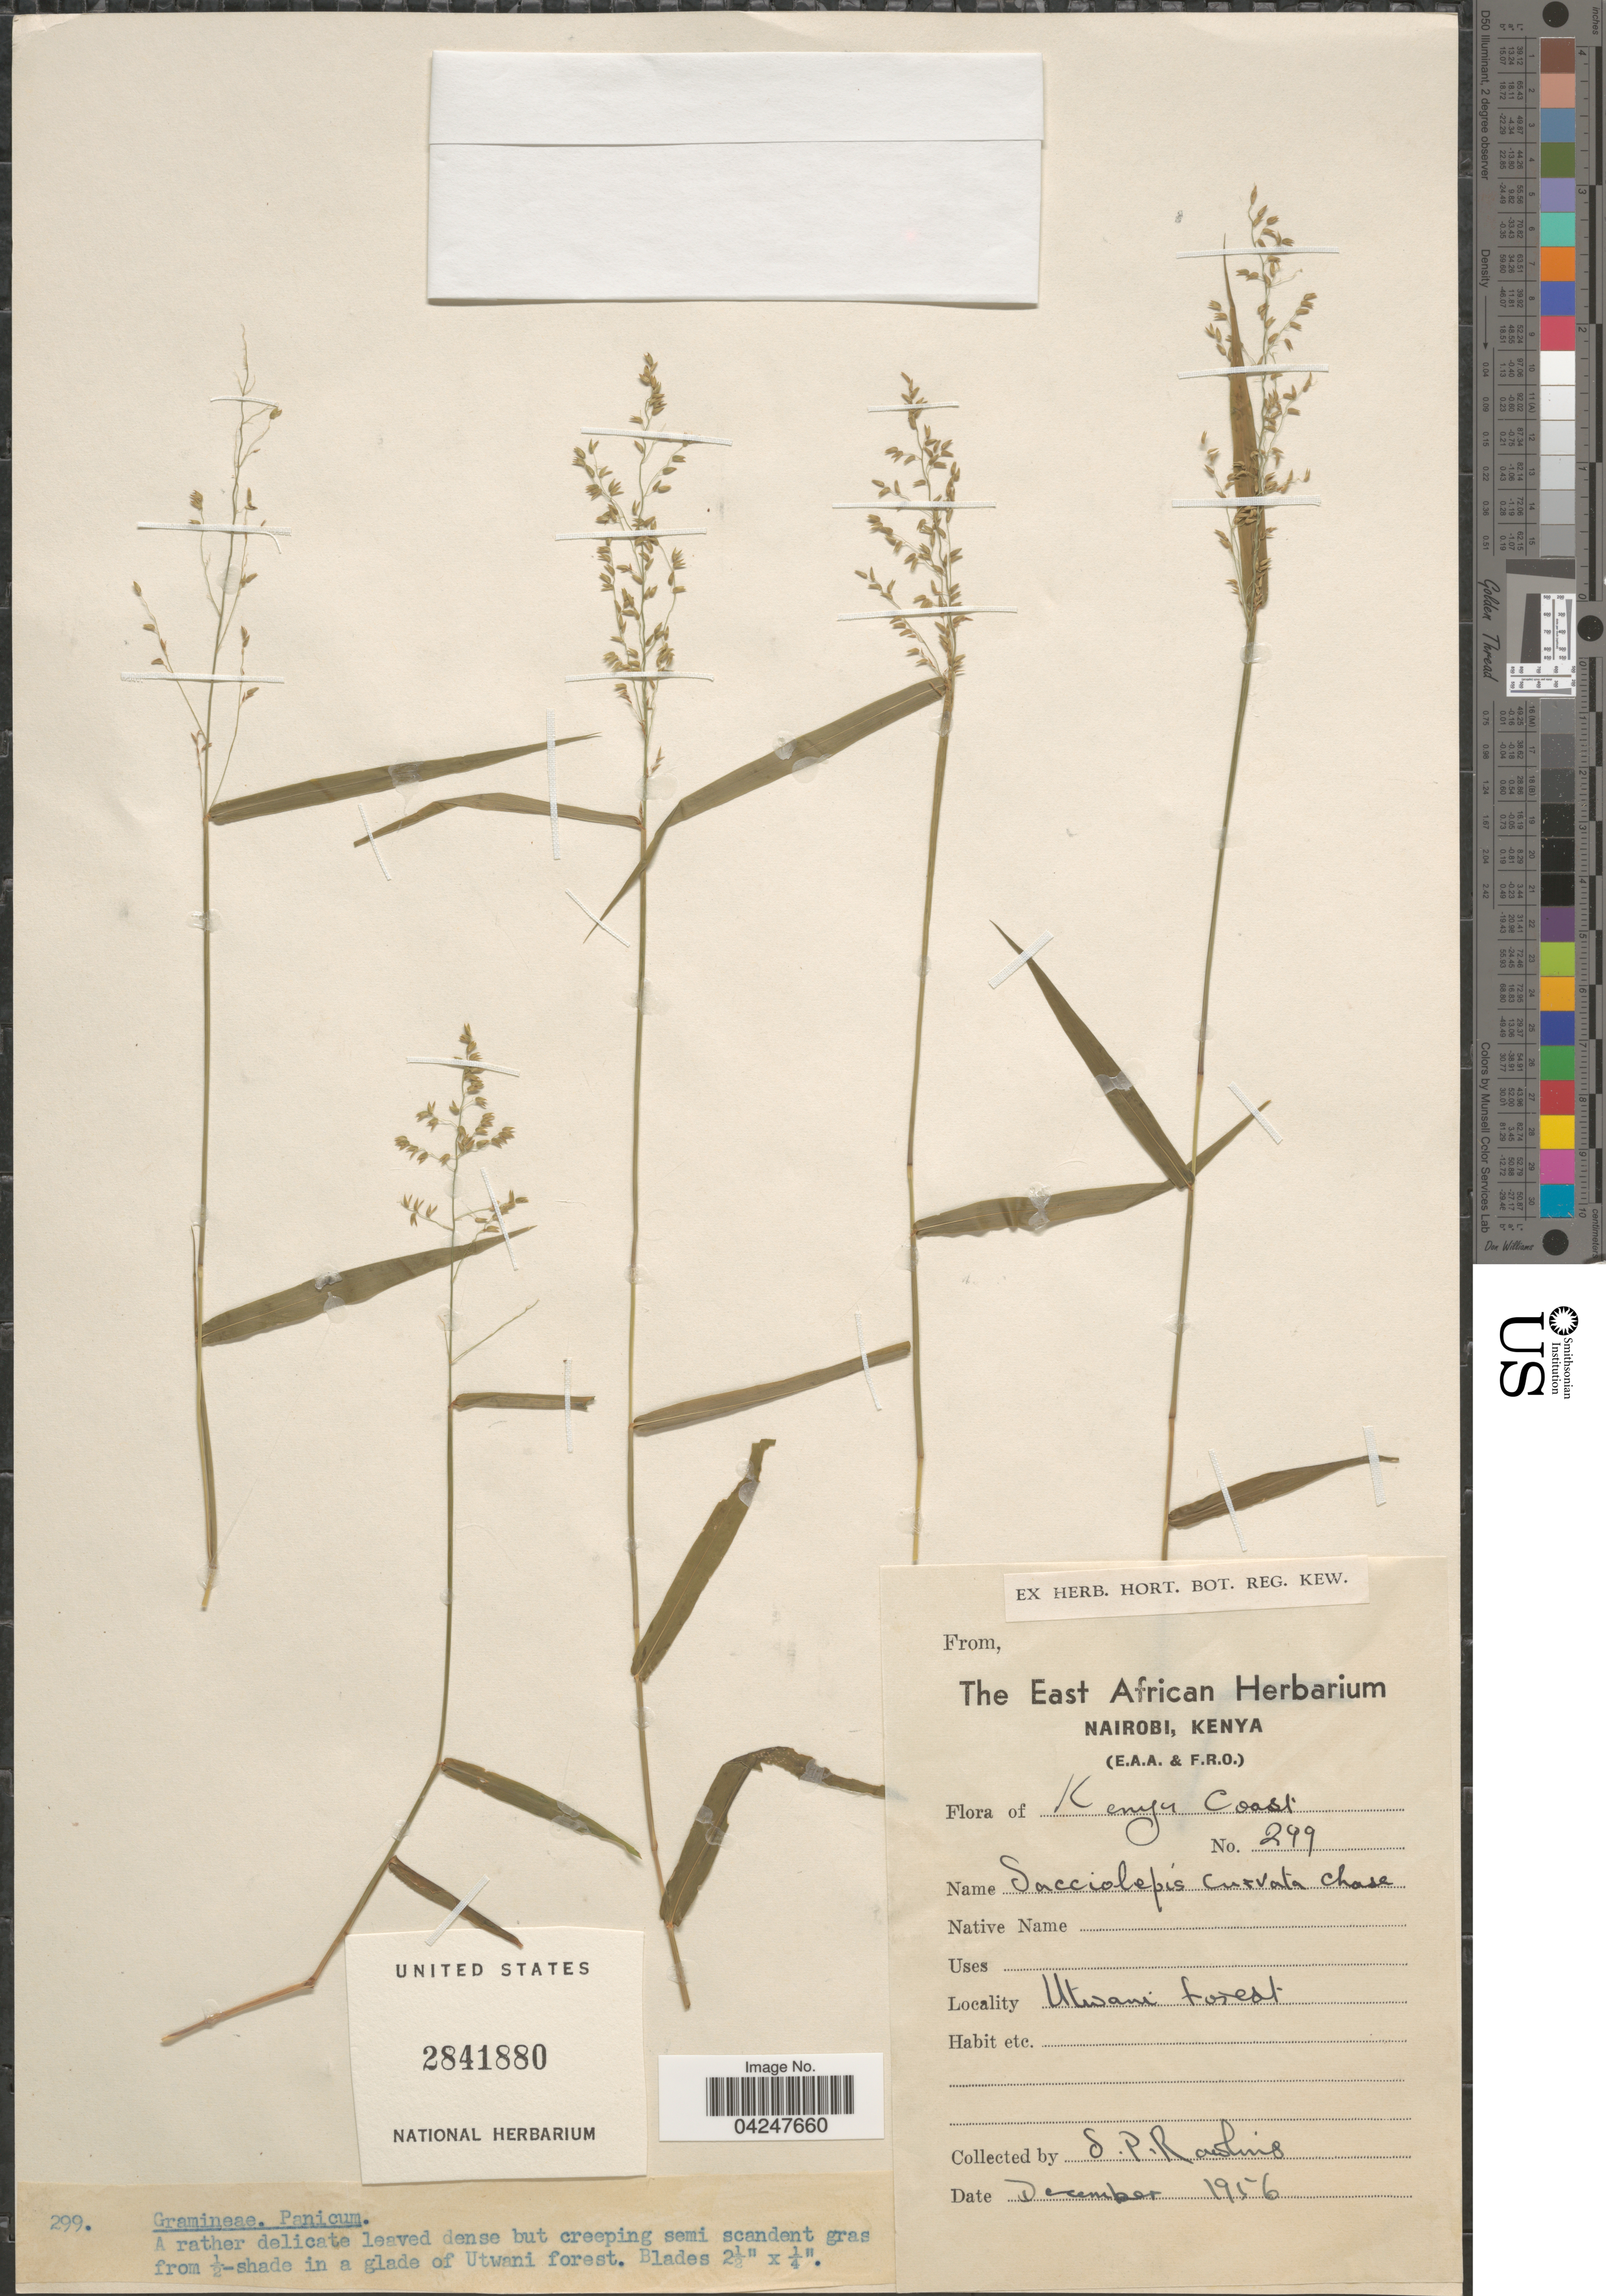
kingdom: Plantae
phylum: Tracheophyta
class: Liliopsida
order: Poales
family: Poaceae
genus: Sacciolepis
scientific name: Sacciolepis curvata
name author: (L.) Chase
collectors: S. Rawlins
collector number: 299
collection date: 1956-12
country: Kenya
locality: Kenya Coast. Utwani forest.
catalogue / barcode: US 2841880